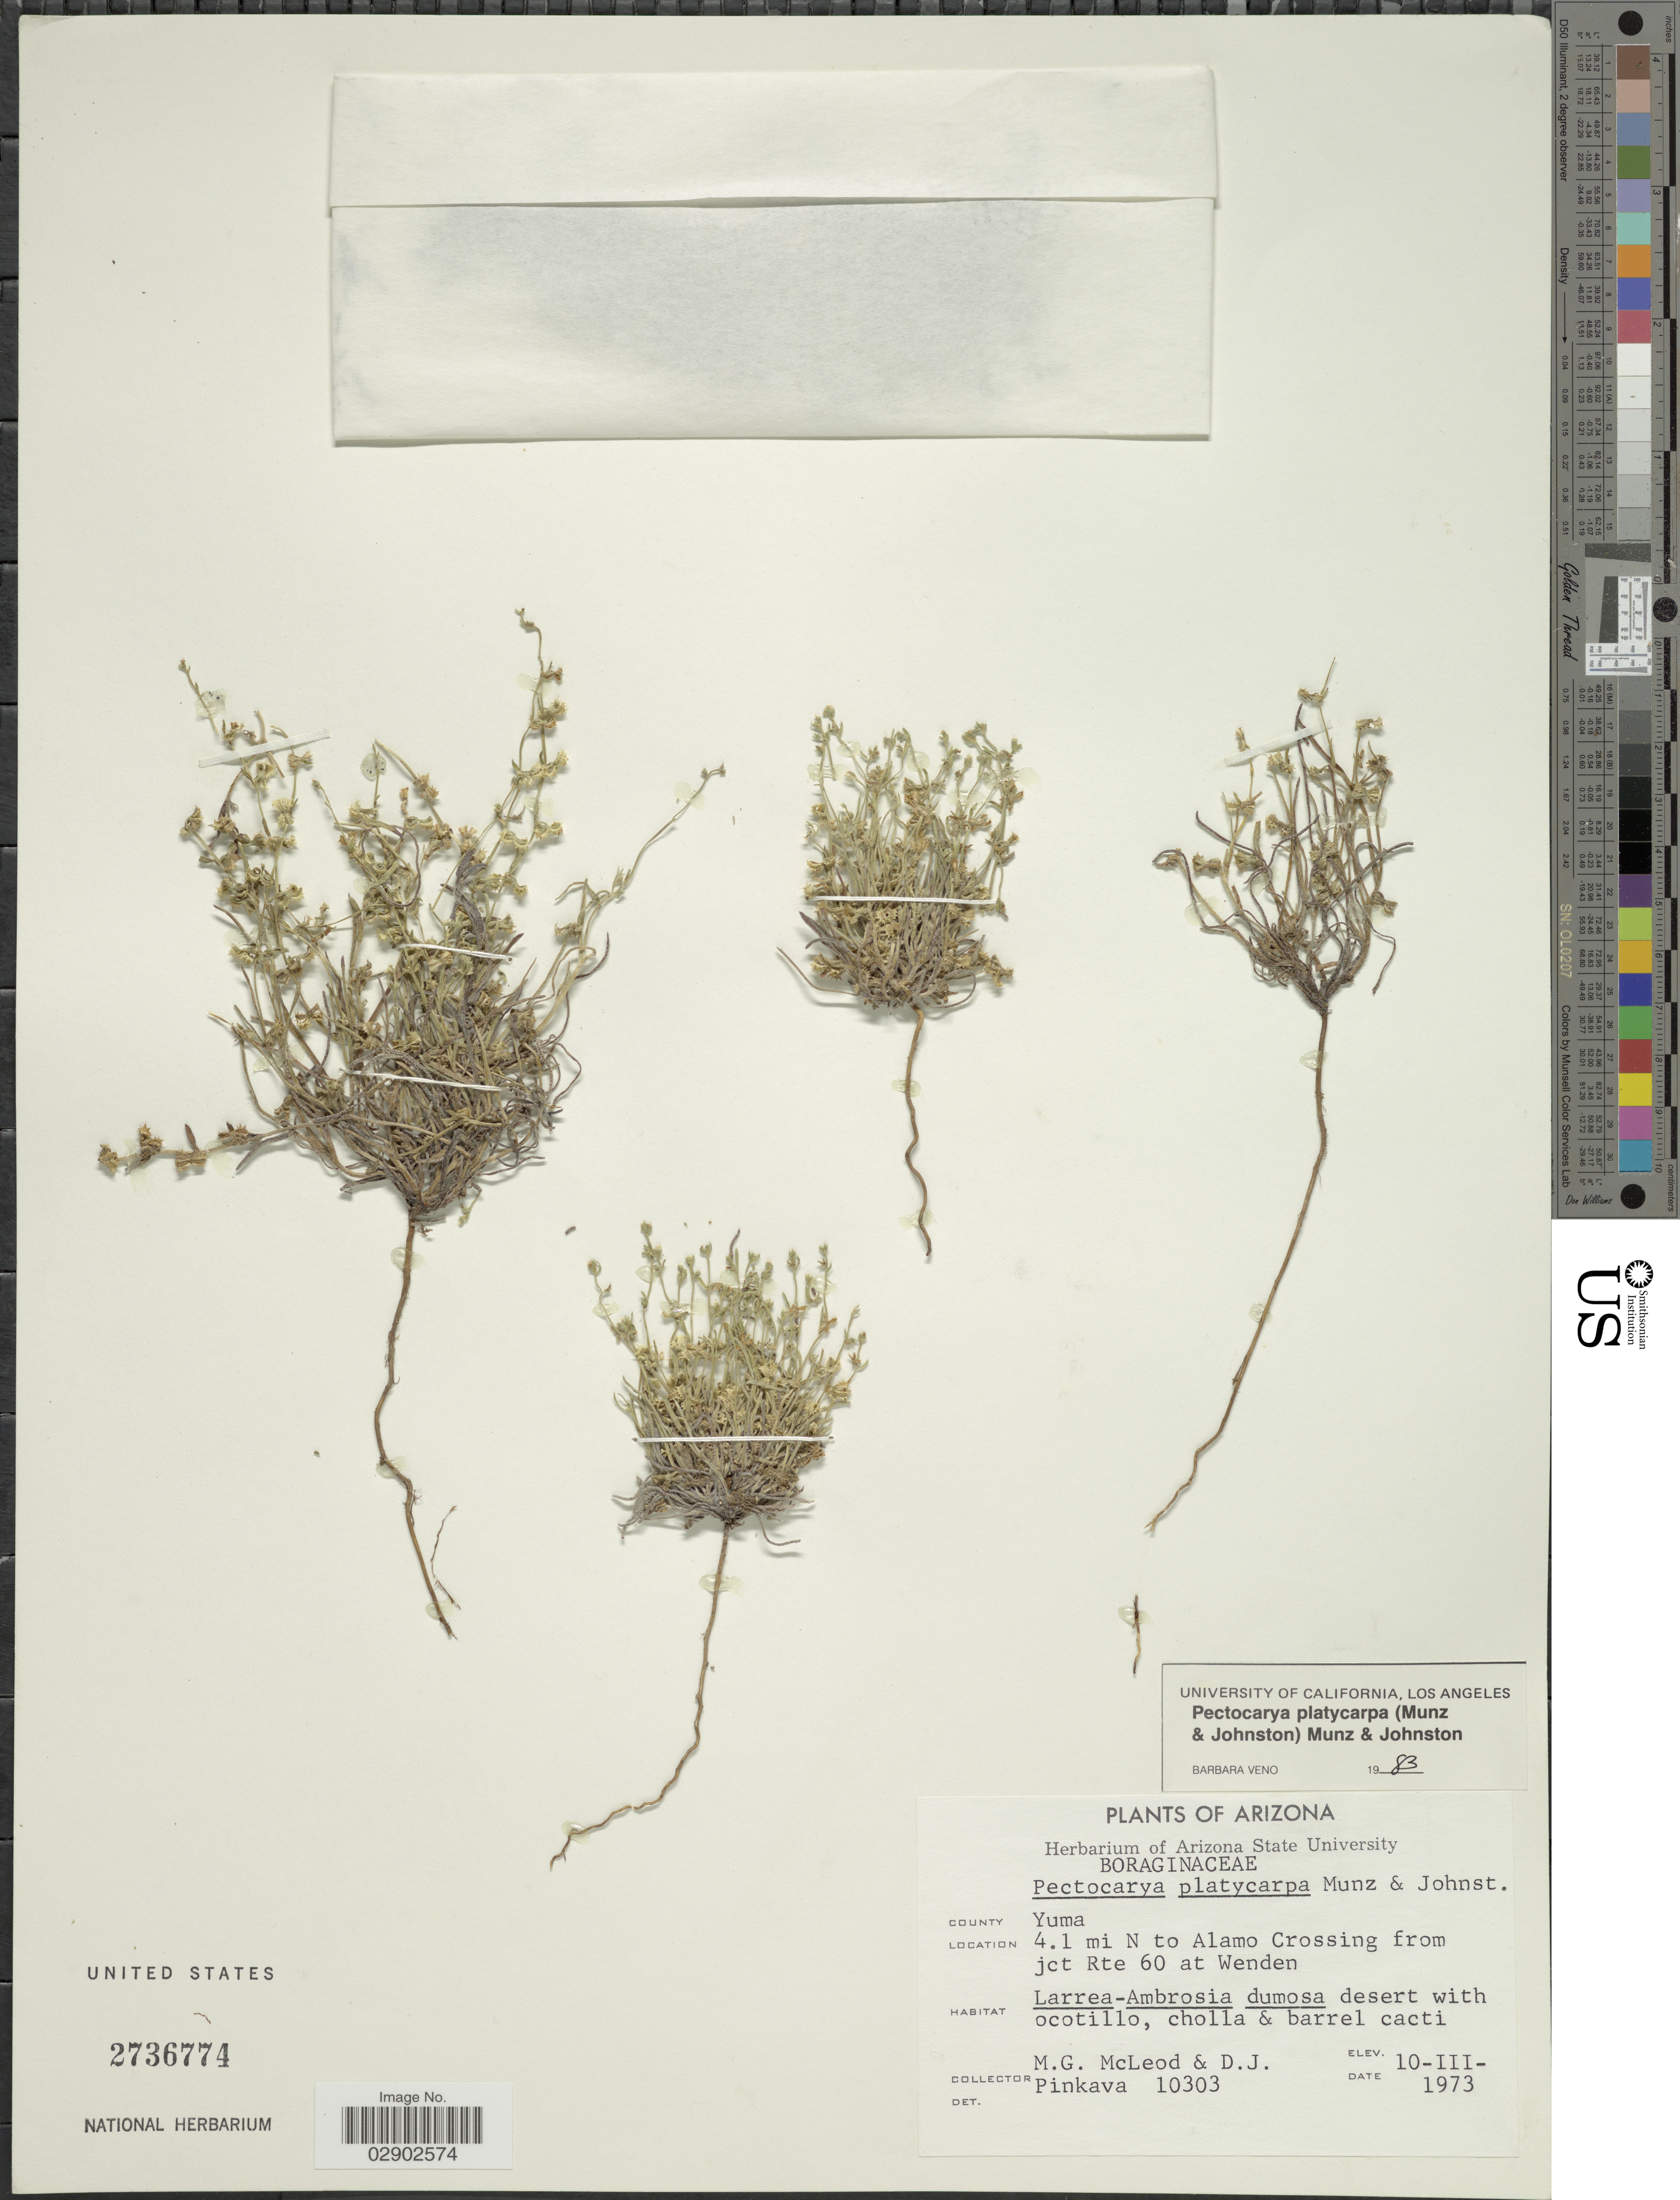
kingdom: Plantae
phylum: Tracheophyta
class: Magnoliopsida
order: Boraginales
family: Boraginaceae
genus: Pectocarya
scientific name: Pectocarya linearis var. platycarpa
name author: (Munz & I.M. Johnst.) Cronq.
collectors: M. McLeod & D. J. Pinkava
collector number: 103036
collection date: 1973-03-10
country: United States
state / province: Arizona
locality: County Yuma, 4.1 mi N to Alamo Crossing from jct Rte 60 at Wenden.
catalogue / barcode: US 2736774